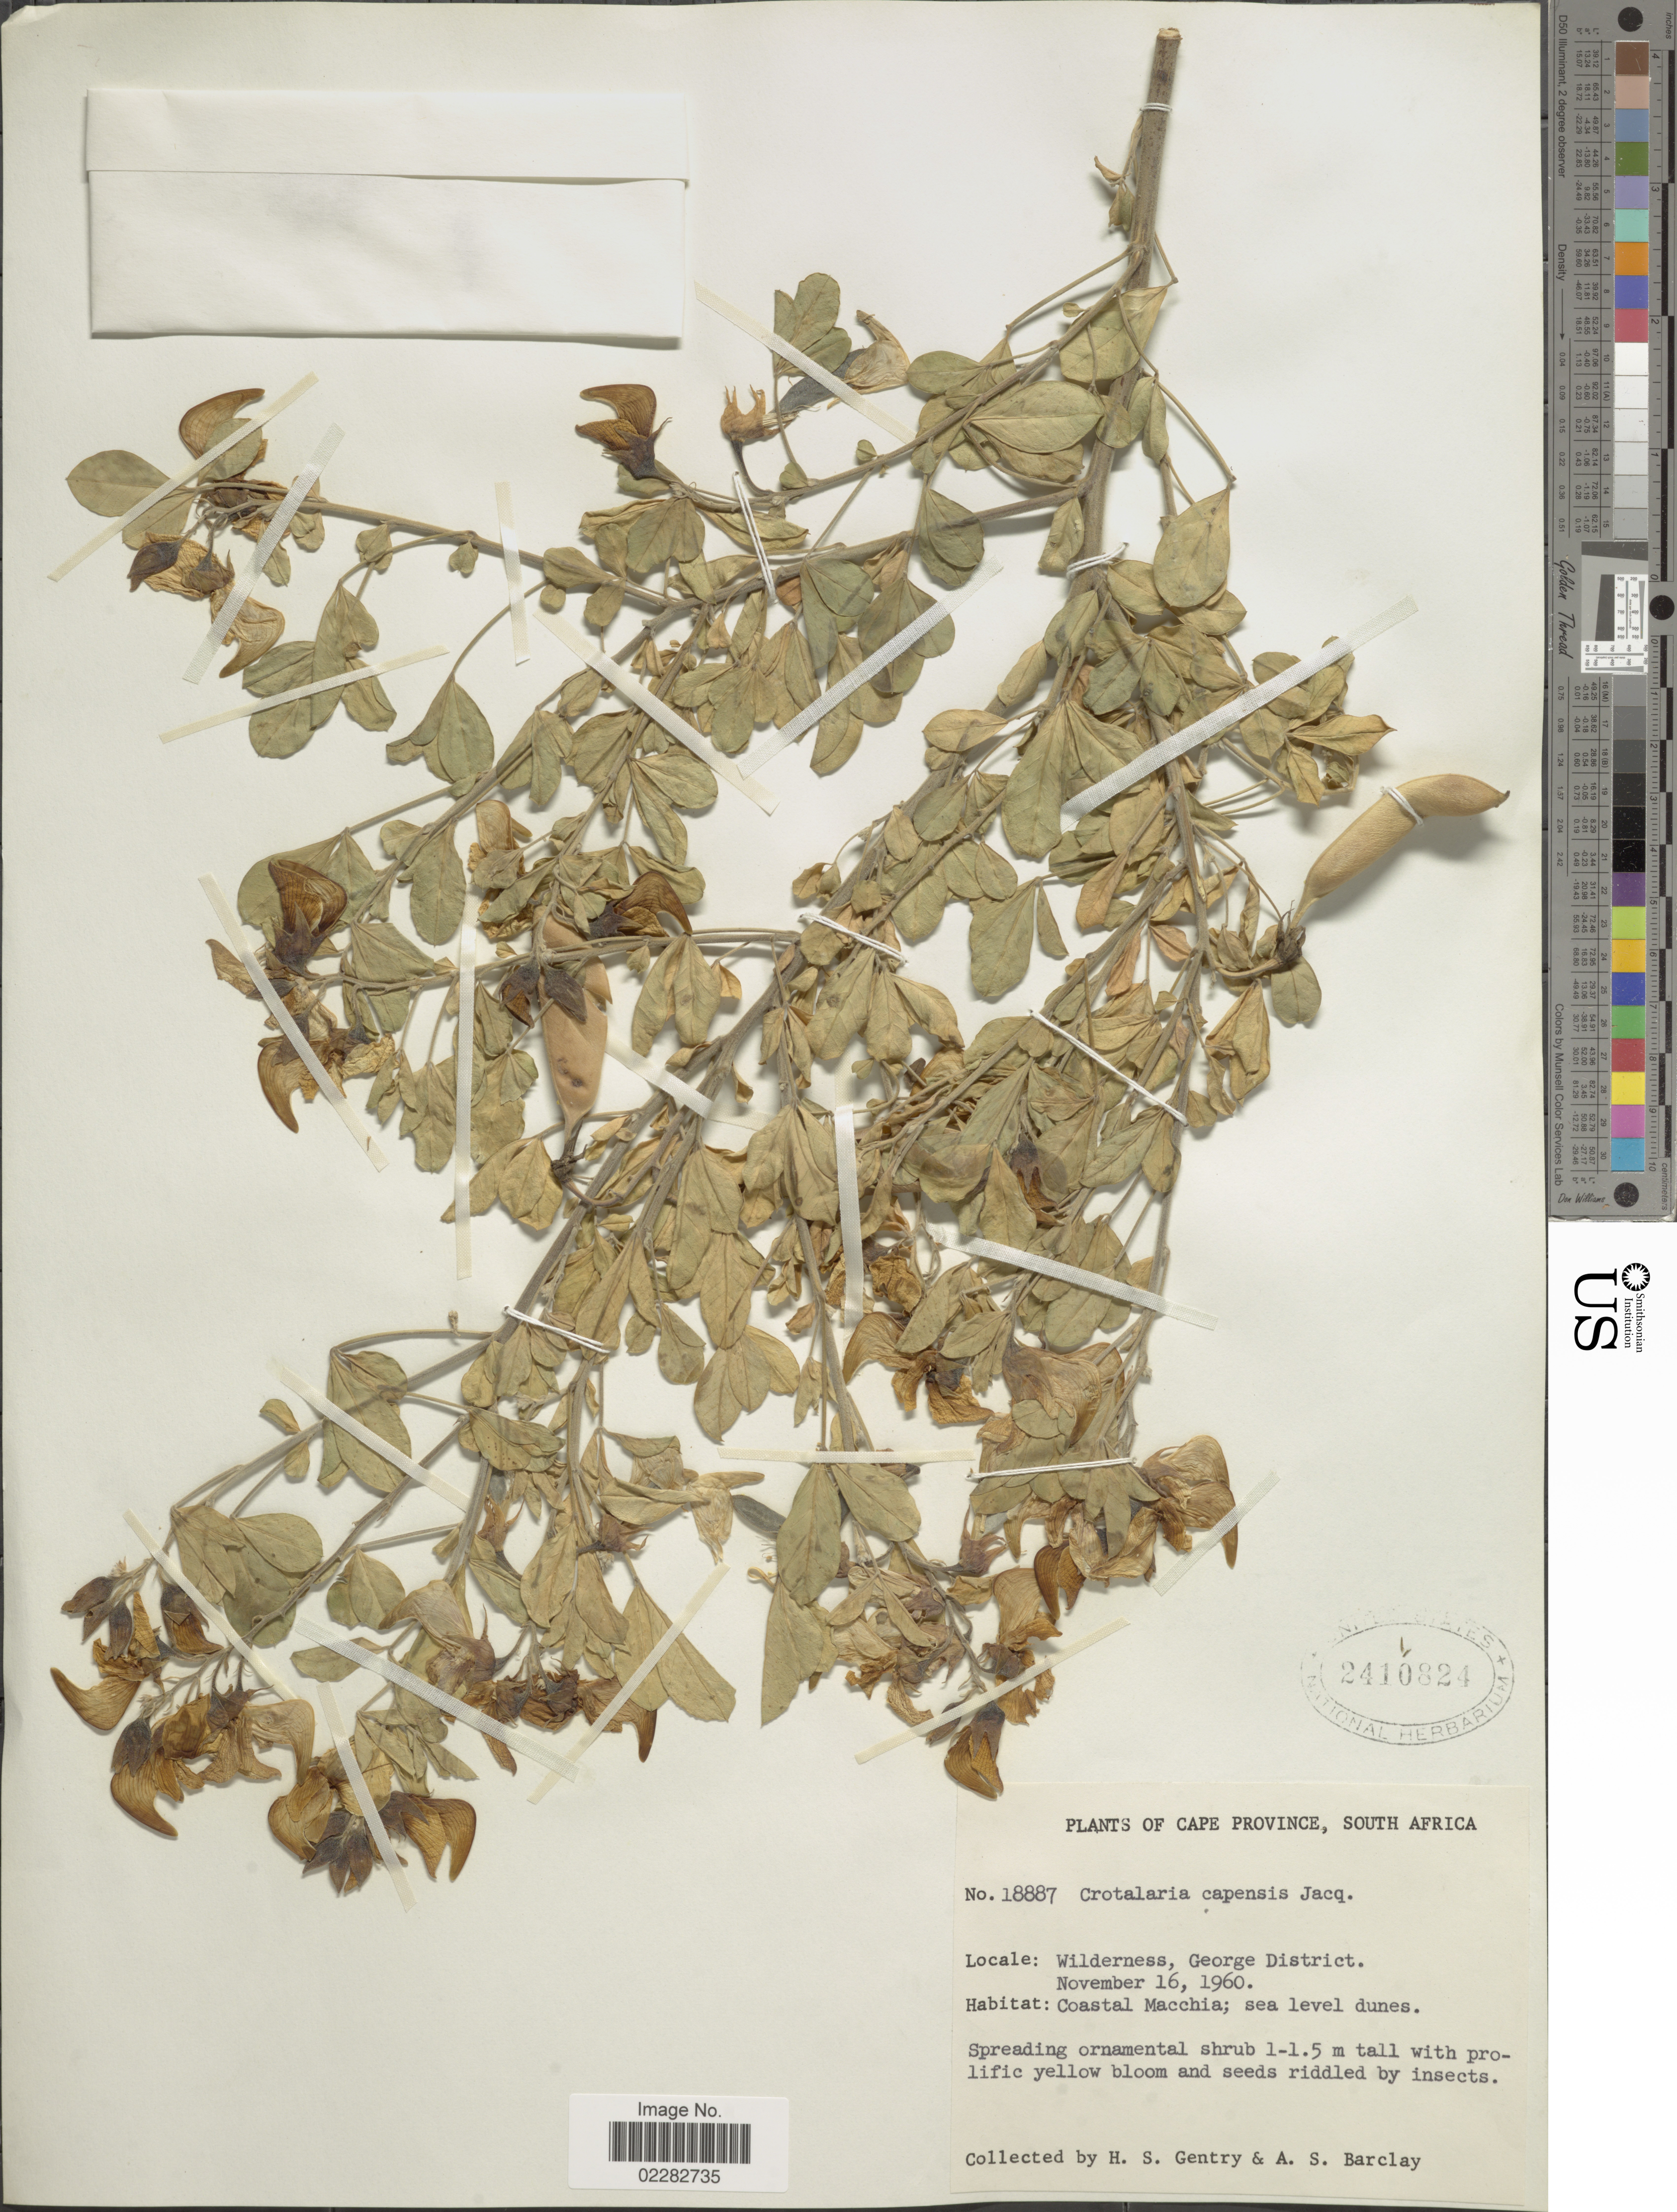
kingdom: Plantae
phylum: Tracheophyta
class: Magnoliopsida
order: Fabales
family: Fabaceae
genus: Crotalaria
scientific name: Crotalaria capensis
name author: Jacq.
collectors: H. S. Gentry & A. S. Barclay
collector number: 18887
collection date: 1960-11-16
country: South Africa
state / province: Western Cape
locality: Wilderness, George District, Coastal Macchia.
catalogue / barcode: US 2410824